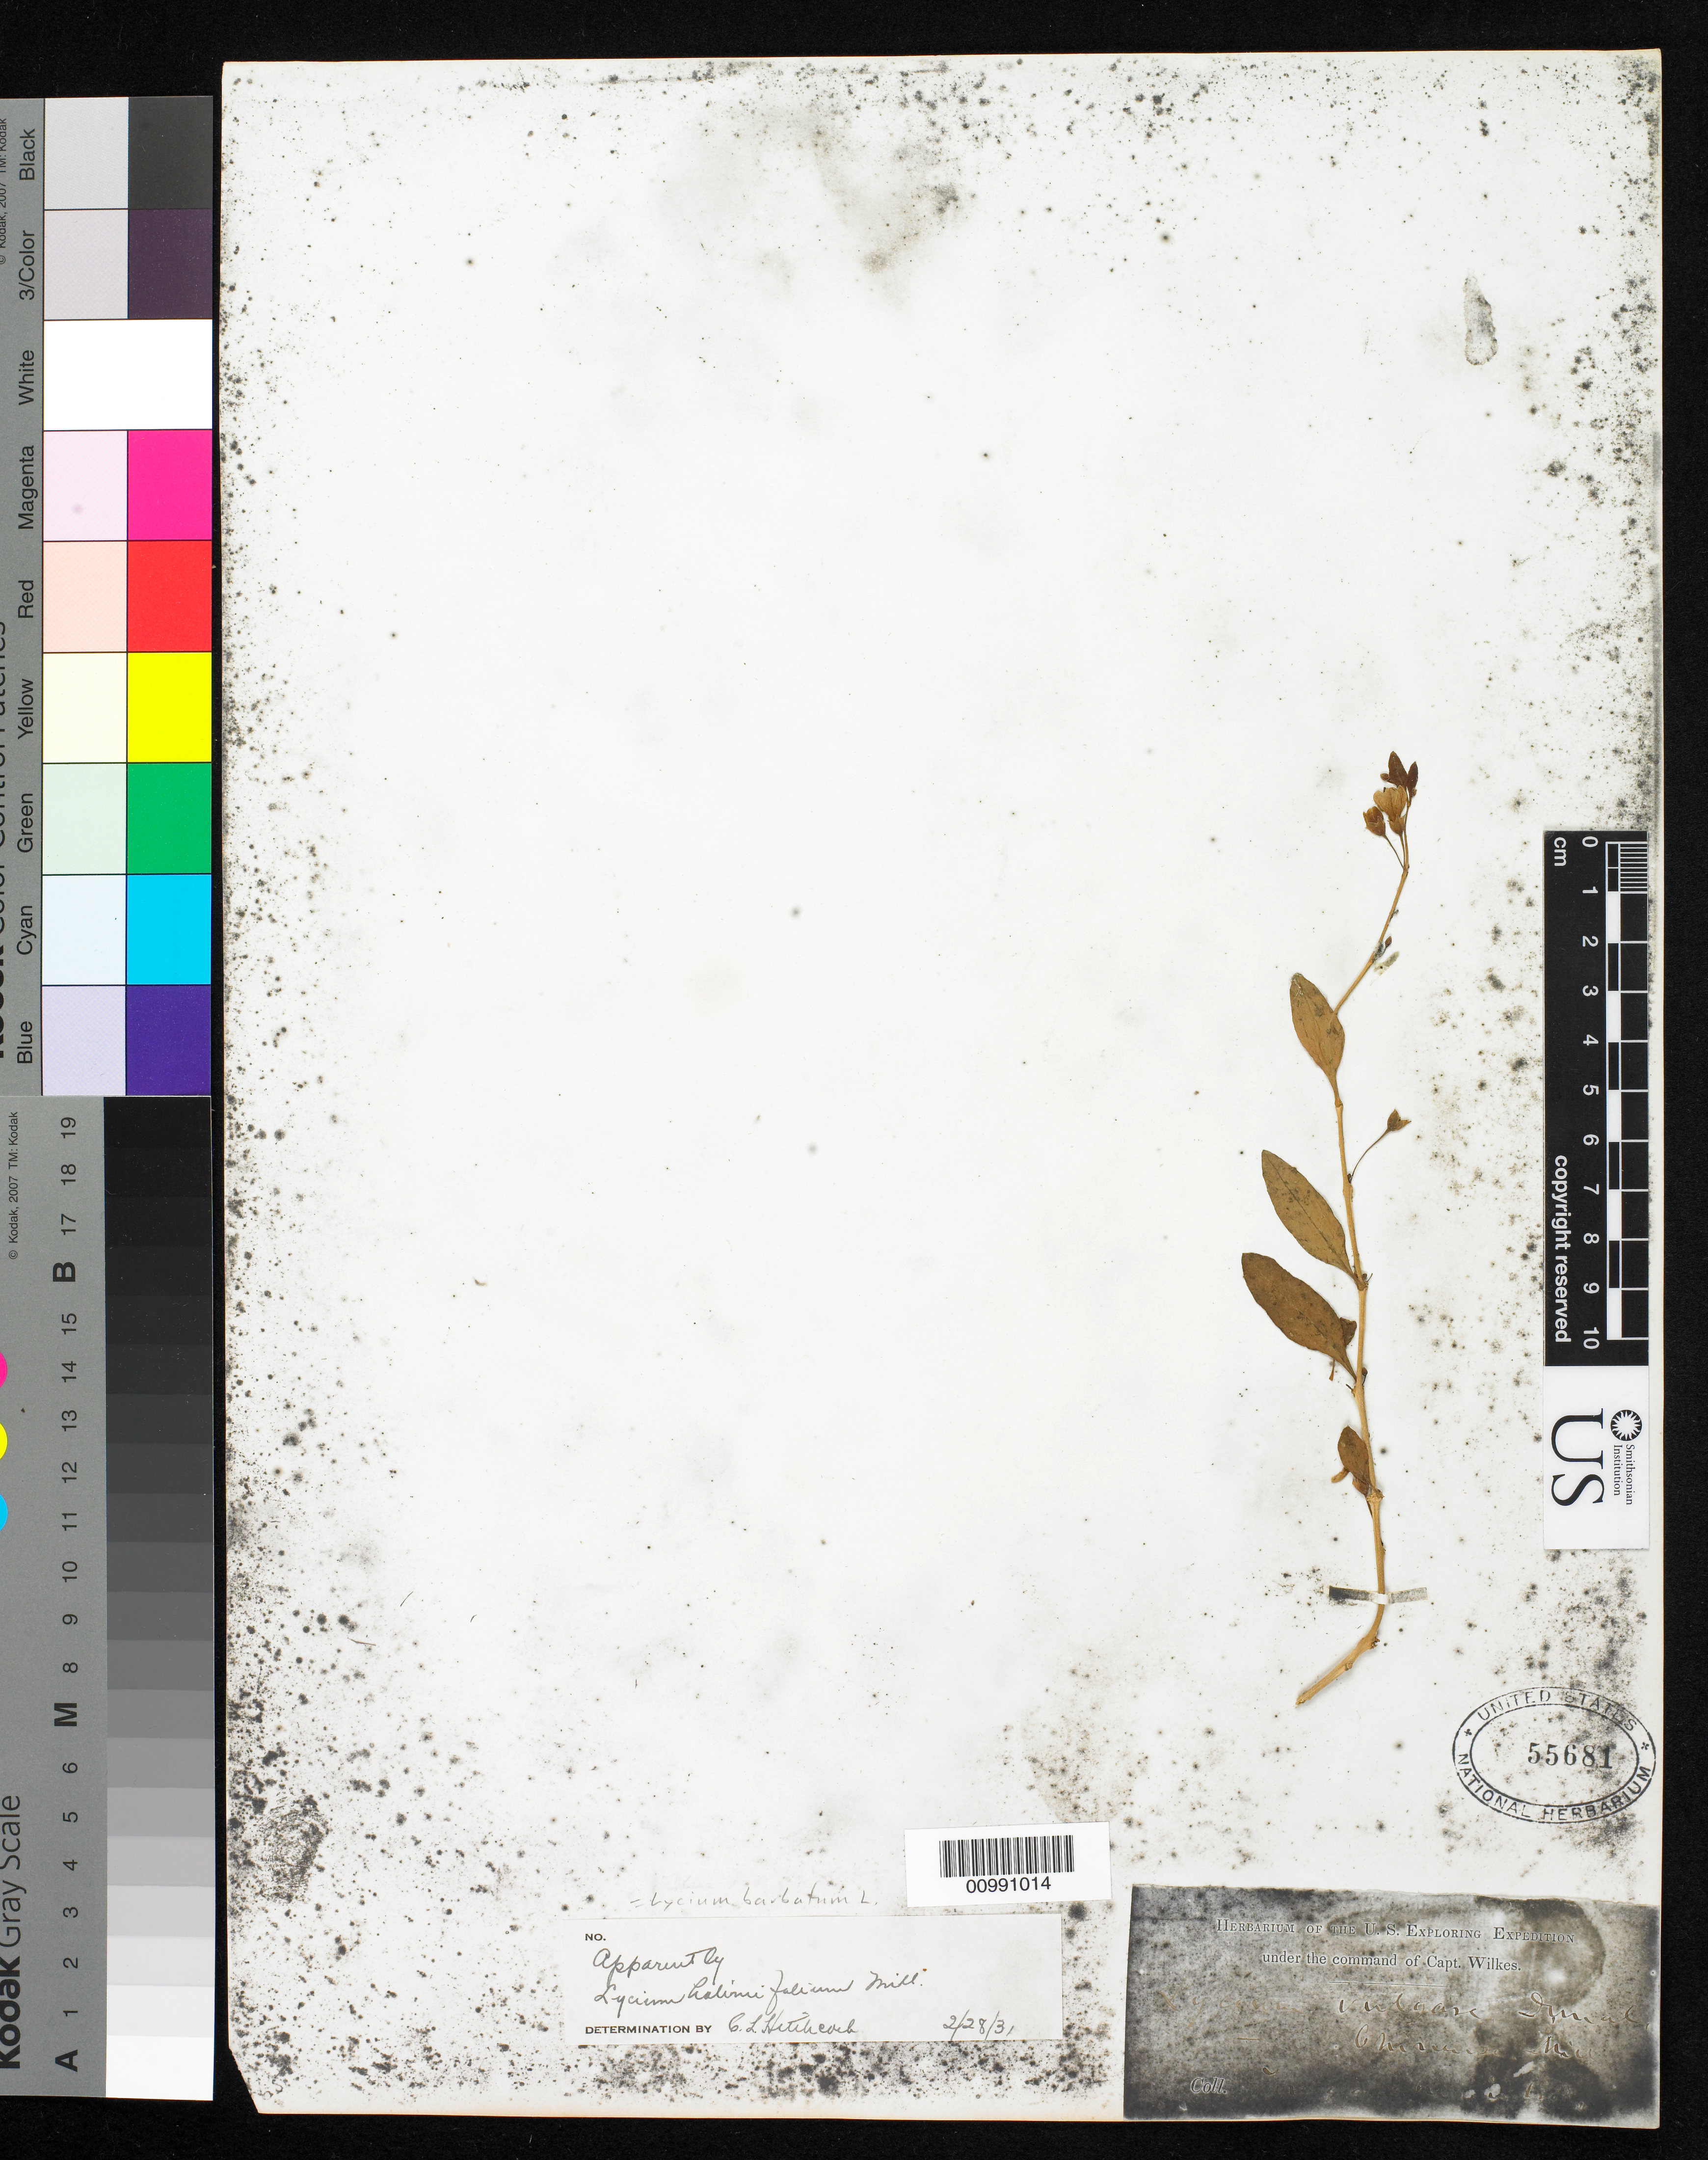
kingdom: Plantae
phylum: Tracheophyta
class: Magnoliopsida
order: Solanales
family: Solanaceae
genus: Lycium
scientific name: Lycium barbatum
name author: Thunb.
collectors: Wilkes Explor. Exped.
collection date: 1838/1842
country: Chile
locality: Chilense Mts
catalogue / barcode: US 55681